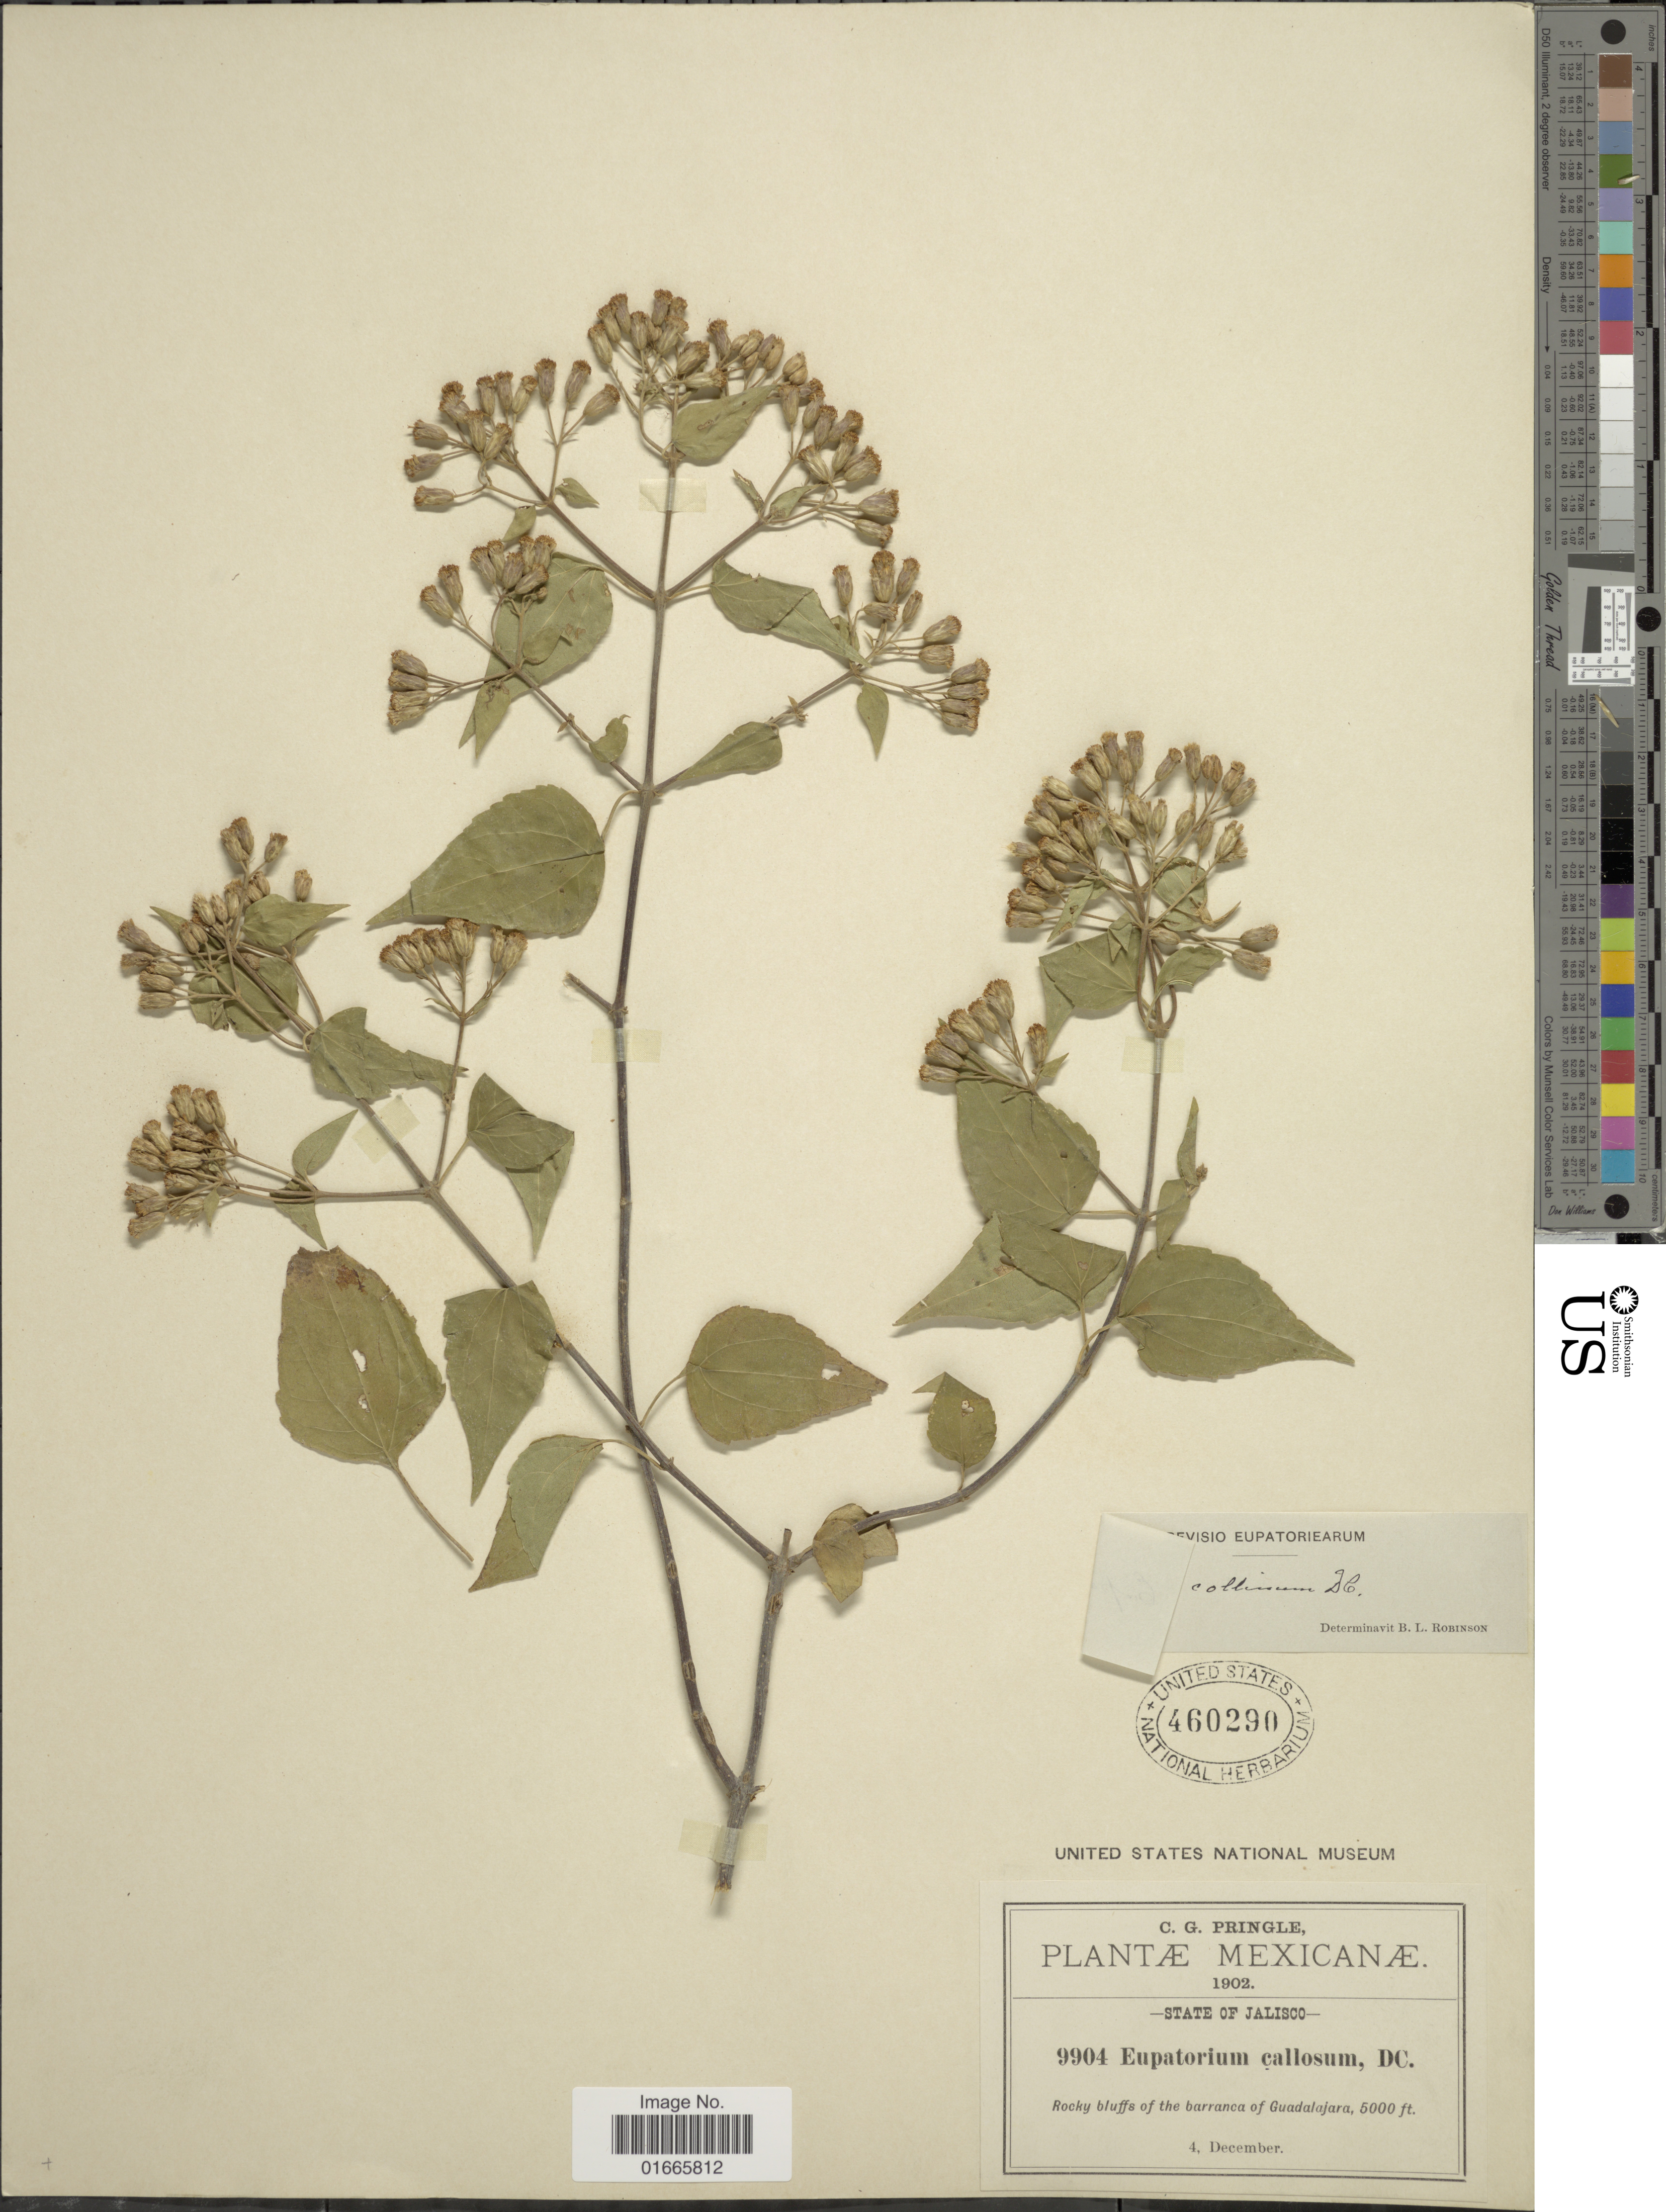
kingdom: Plantae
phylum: Tracheophyta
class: Magnoliopsida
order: Asterales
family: Asteraceae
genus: Chromolaena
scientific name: Chromolaena collina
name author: (DC.) R.M. King & H. Rob.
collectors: C. G. Pringle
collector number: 9904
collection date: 1902-12-01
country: Mexico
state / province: Jalisco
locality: Rocky bluffs of the baranca of Guadalajara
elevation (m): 1524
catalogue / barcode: US 460290